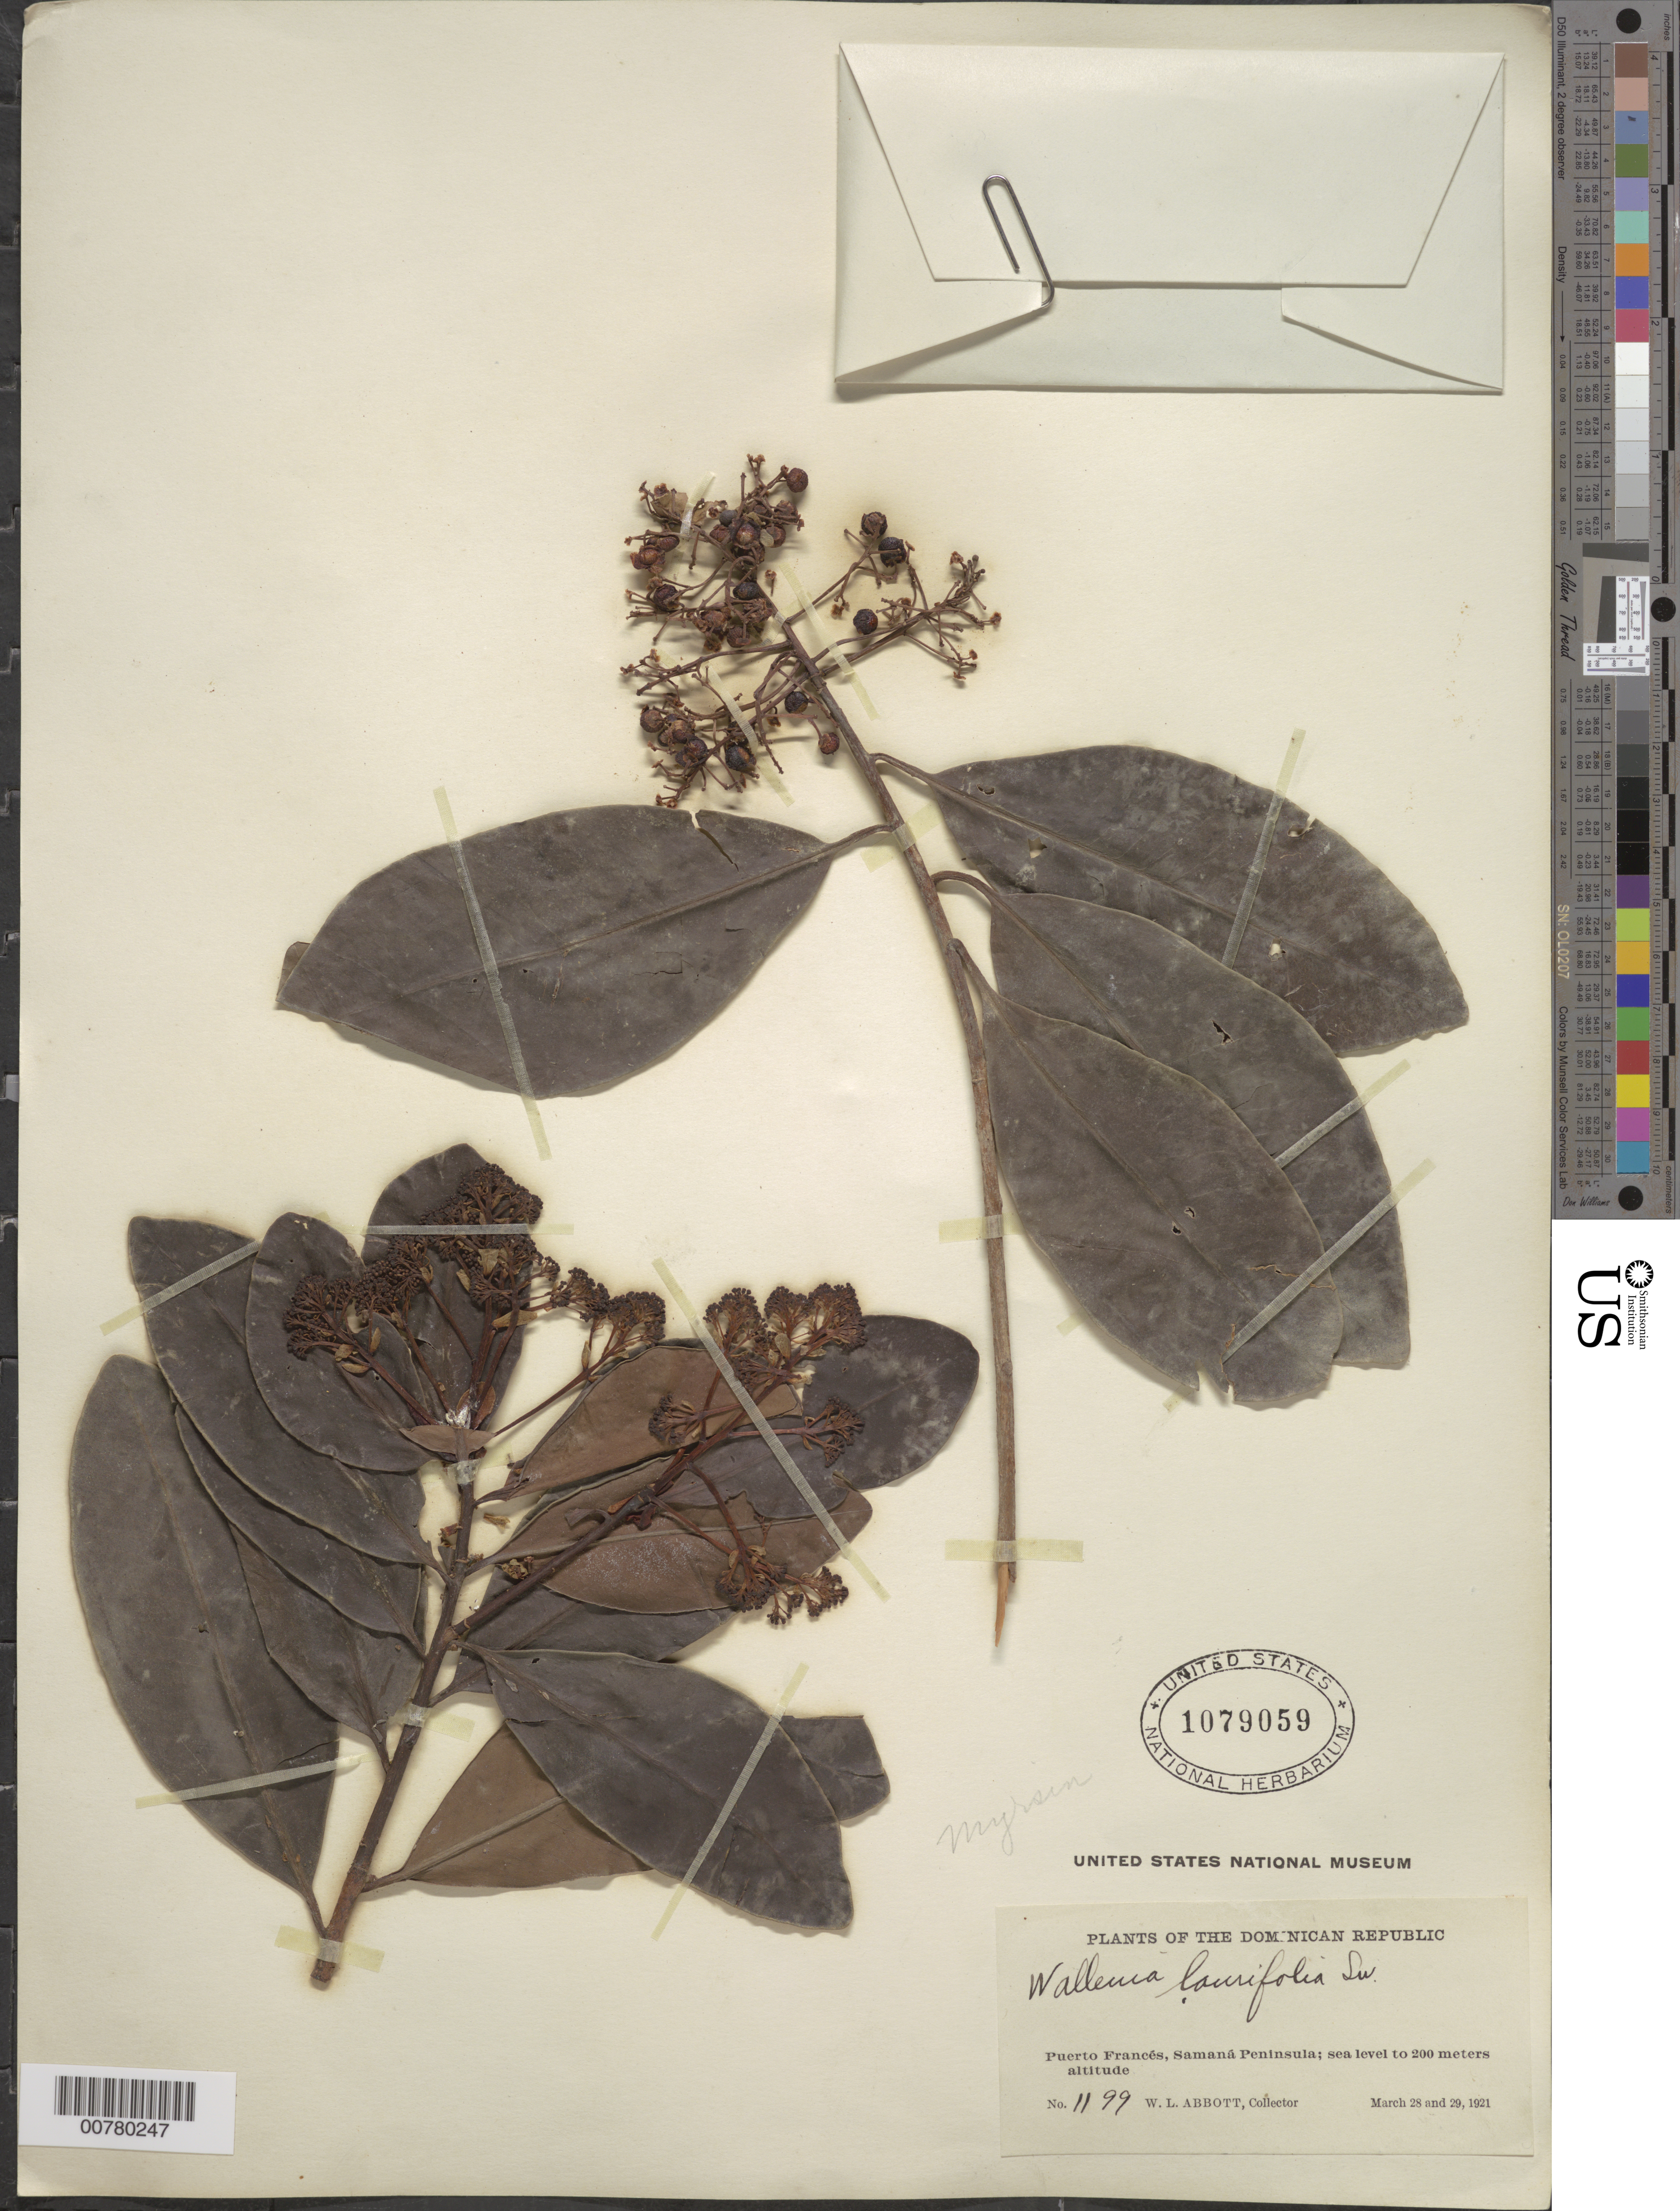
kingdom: Plantae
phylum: Tracheophyta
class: Magnoliopsida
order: Ericales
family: Primulaceae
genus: Wallenia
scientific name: Wallenia laurifolia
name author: Sw.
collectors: W. L. Abbott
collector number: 1199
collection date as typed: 28 Mar 1910 to 29 Mar 1921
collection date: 1910-03-28/1921-03-29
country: Dominican Republic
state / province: Samana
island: Hispaniola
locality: Samaná Peninsula, Puerto Francés.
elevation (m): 0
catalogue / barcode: US 1079059